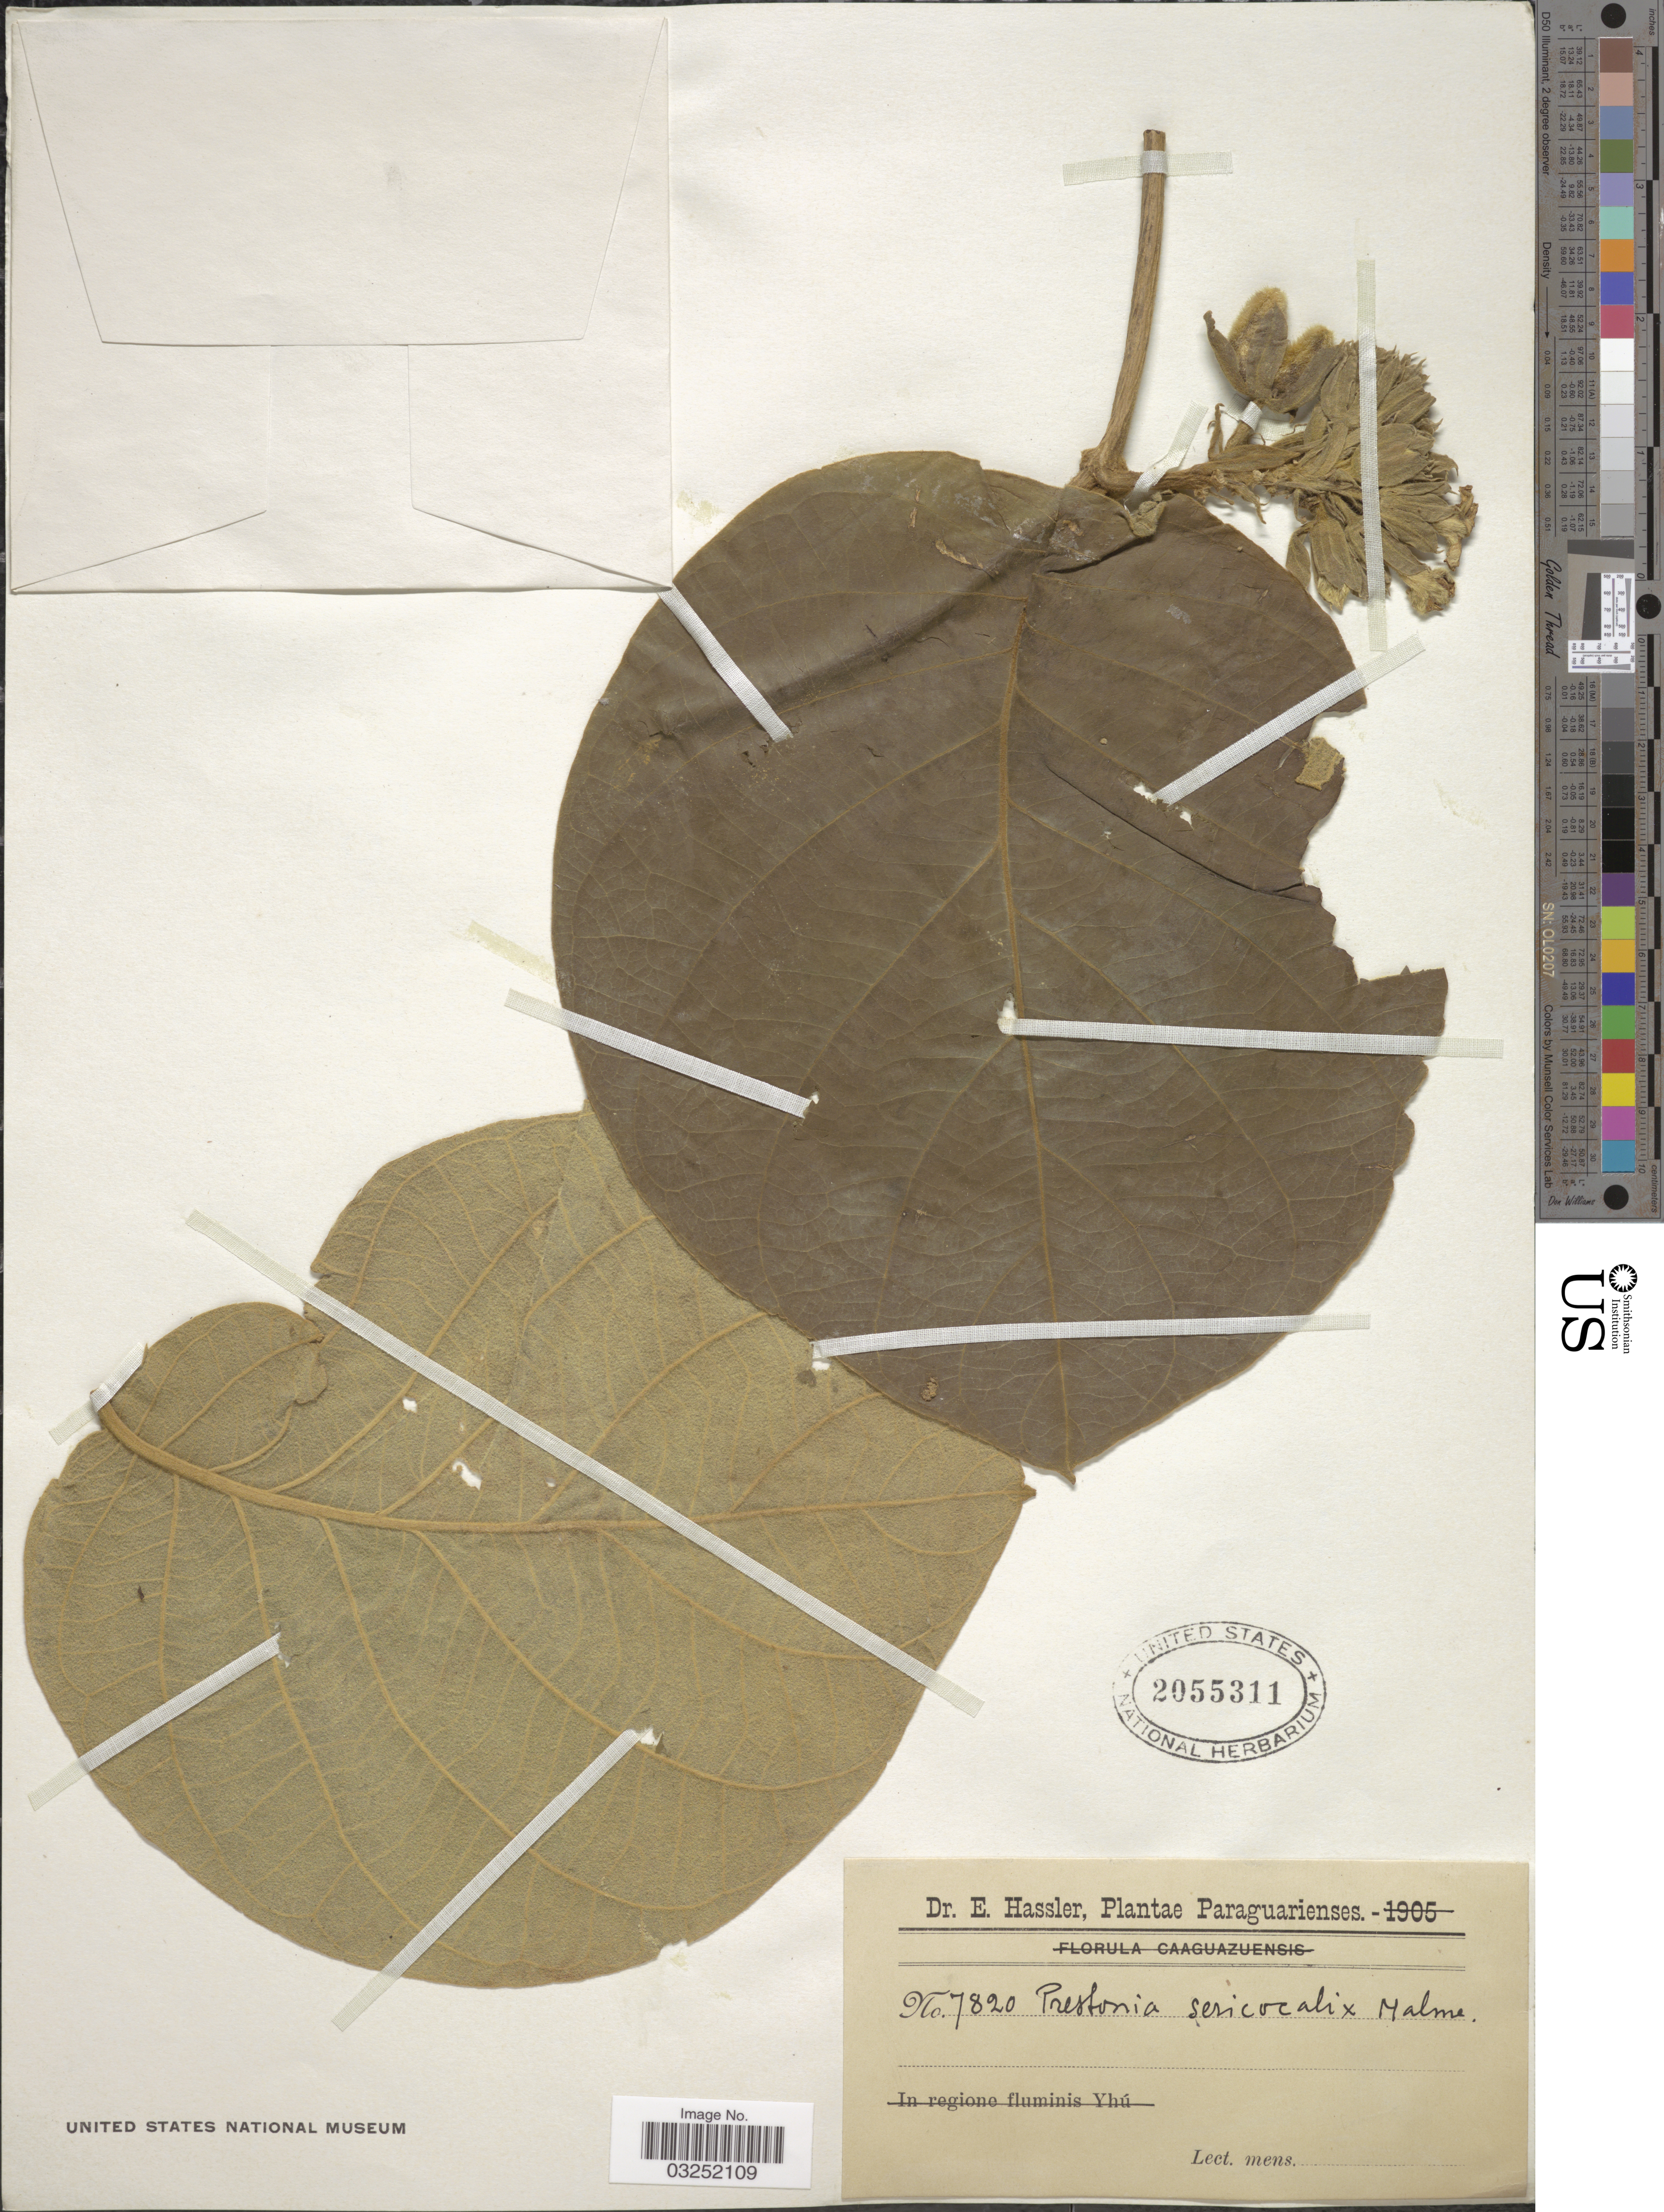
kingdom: Plantae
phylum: Tracheophyta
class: Magnoliopsida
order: Gentianales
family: Apocynaceae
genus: Prestonia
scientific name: Prestonia sericocalyx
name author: Malme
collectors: E. Hassler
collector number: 7820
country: Paraguay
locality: Paraguarienses.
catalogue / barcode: US 2055311